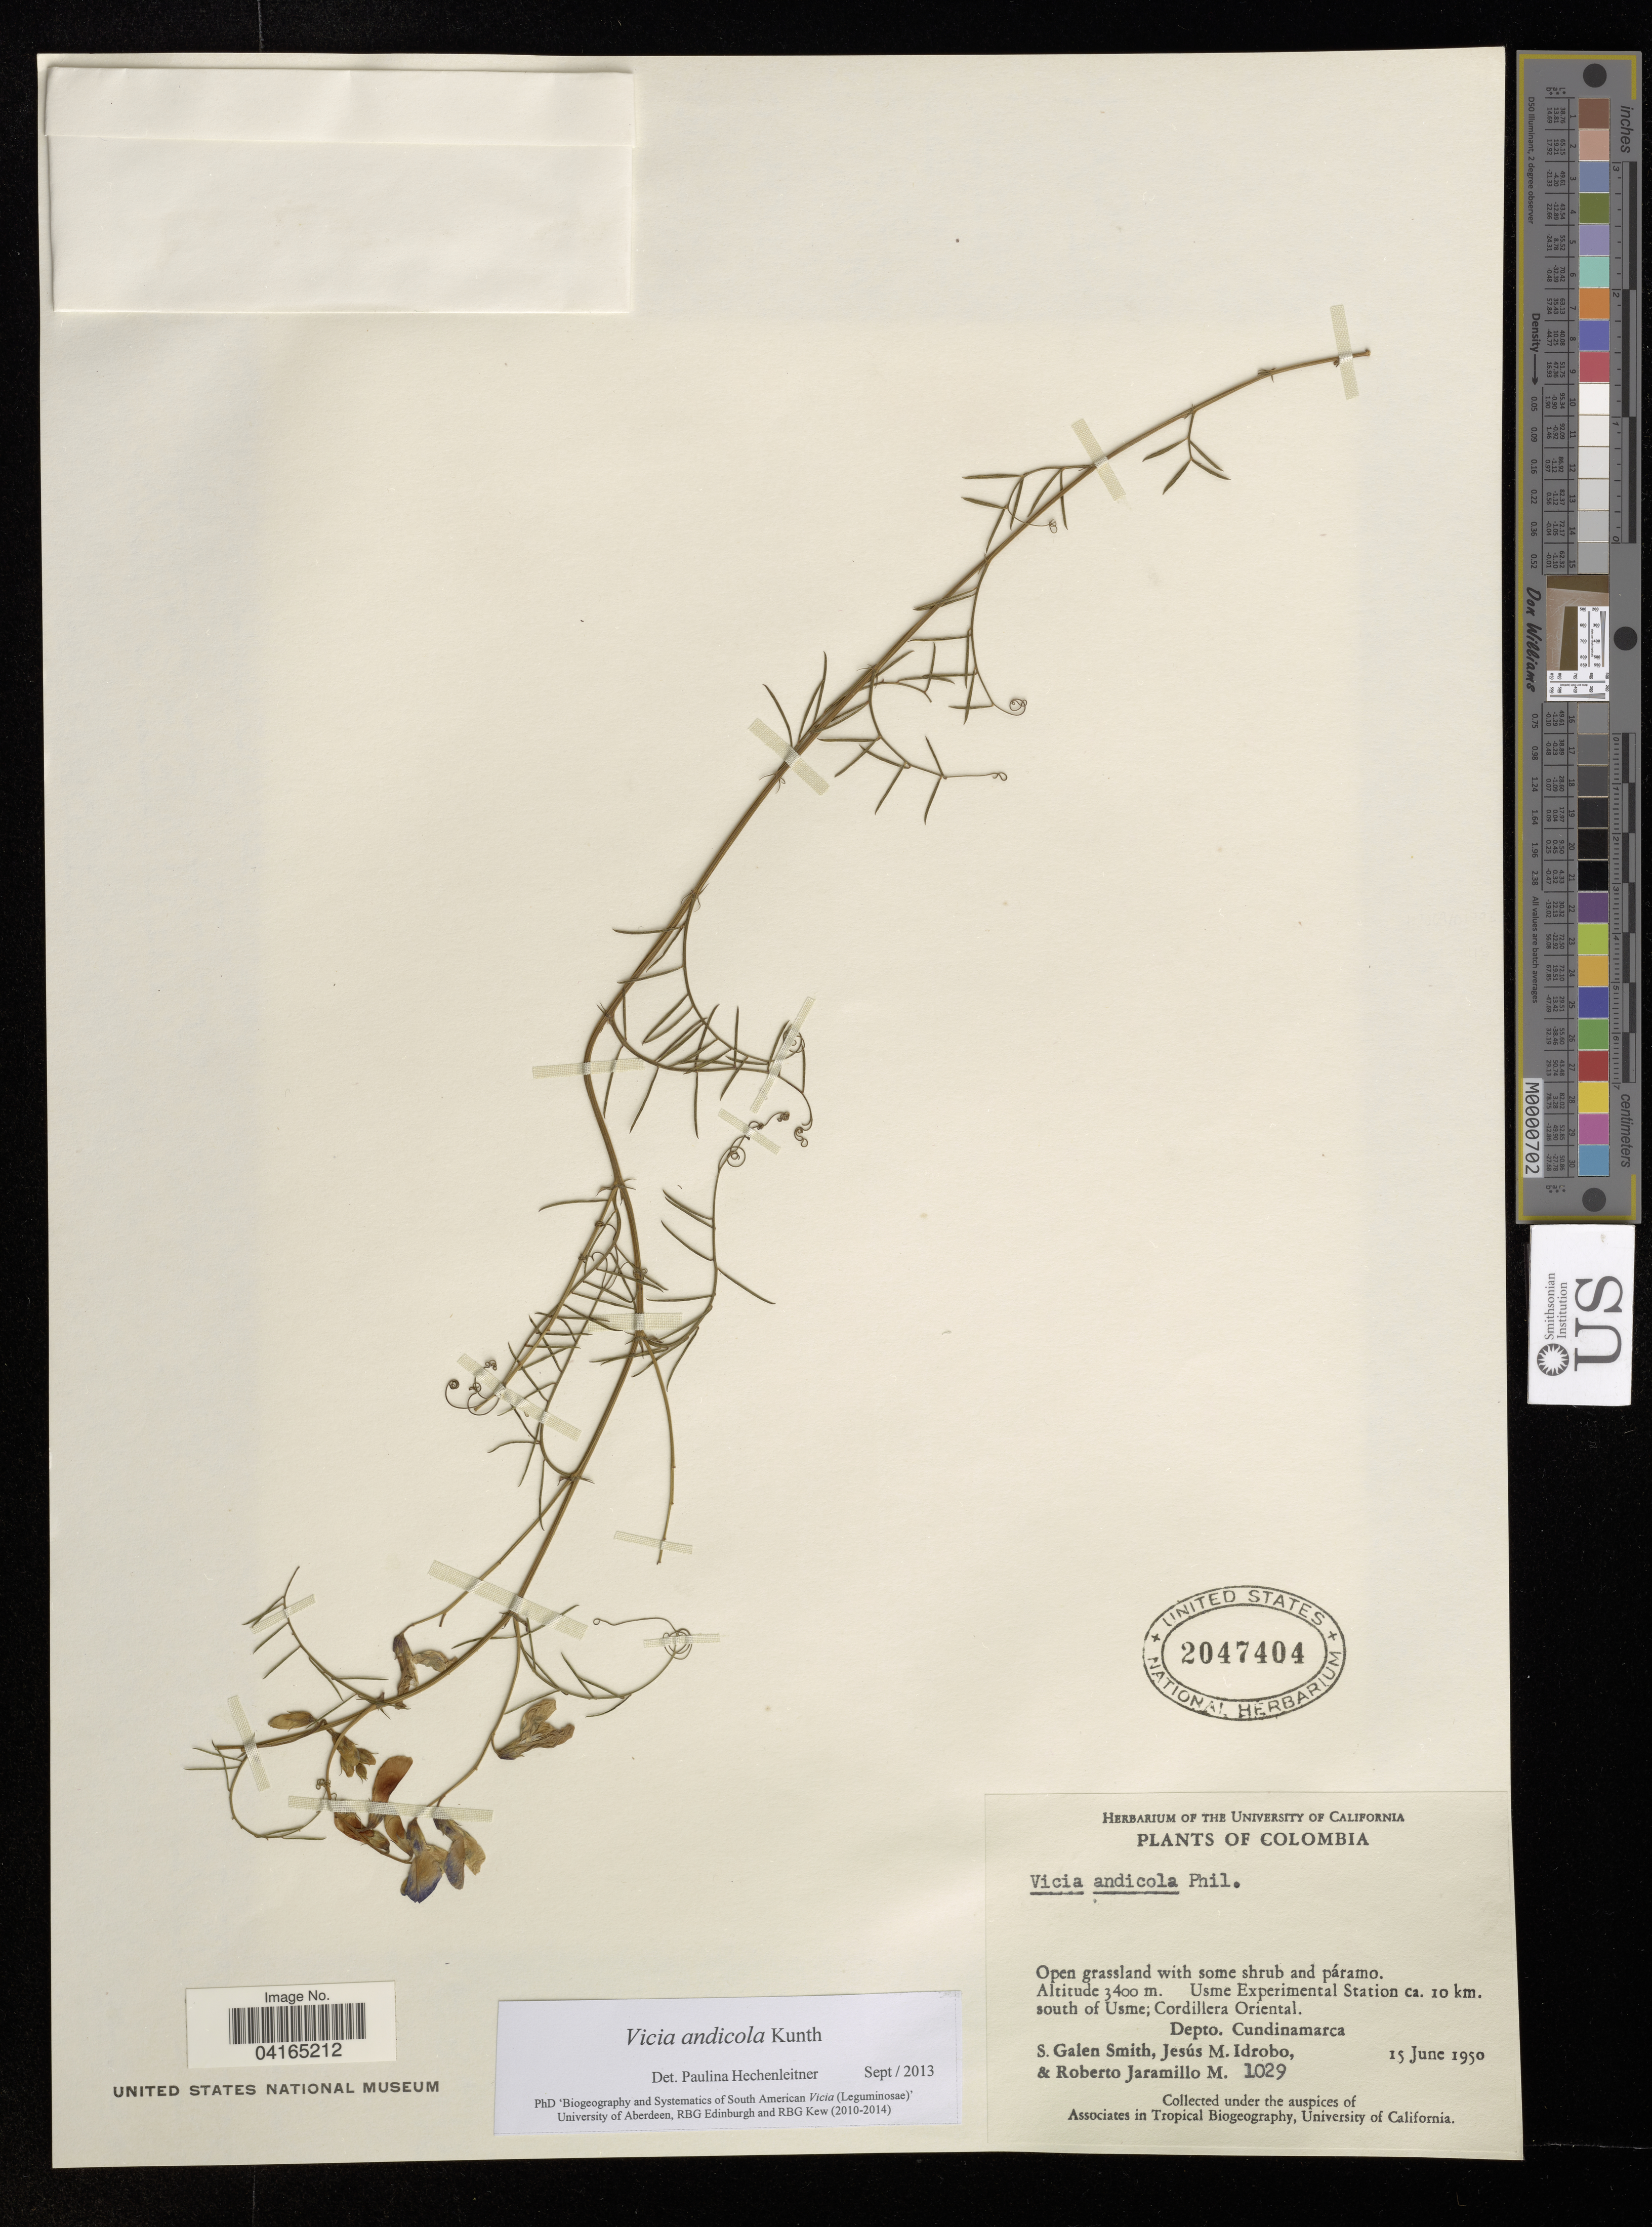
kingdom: Plantae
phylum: Tracheophyta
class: Magnoliopsida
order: Fabales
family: Fabaceae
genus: Vicia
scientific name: Vicia andicola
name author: Kunth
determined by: Hechenleitner, Paulina, RBG Edinburgh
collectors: S. G. Smith, J. M. Idrobo & R. Jaramillo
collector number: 1029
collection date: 1950-06-15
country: Colombia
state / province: Cundinamarca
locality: Usme Experimental Station ca. 10 km. south of Usme; Cordillera Oriental. Depto. Cundinamarca.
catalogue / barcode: US 2047404